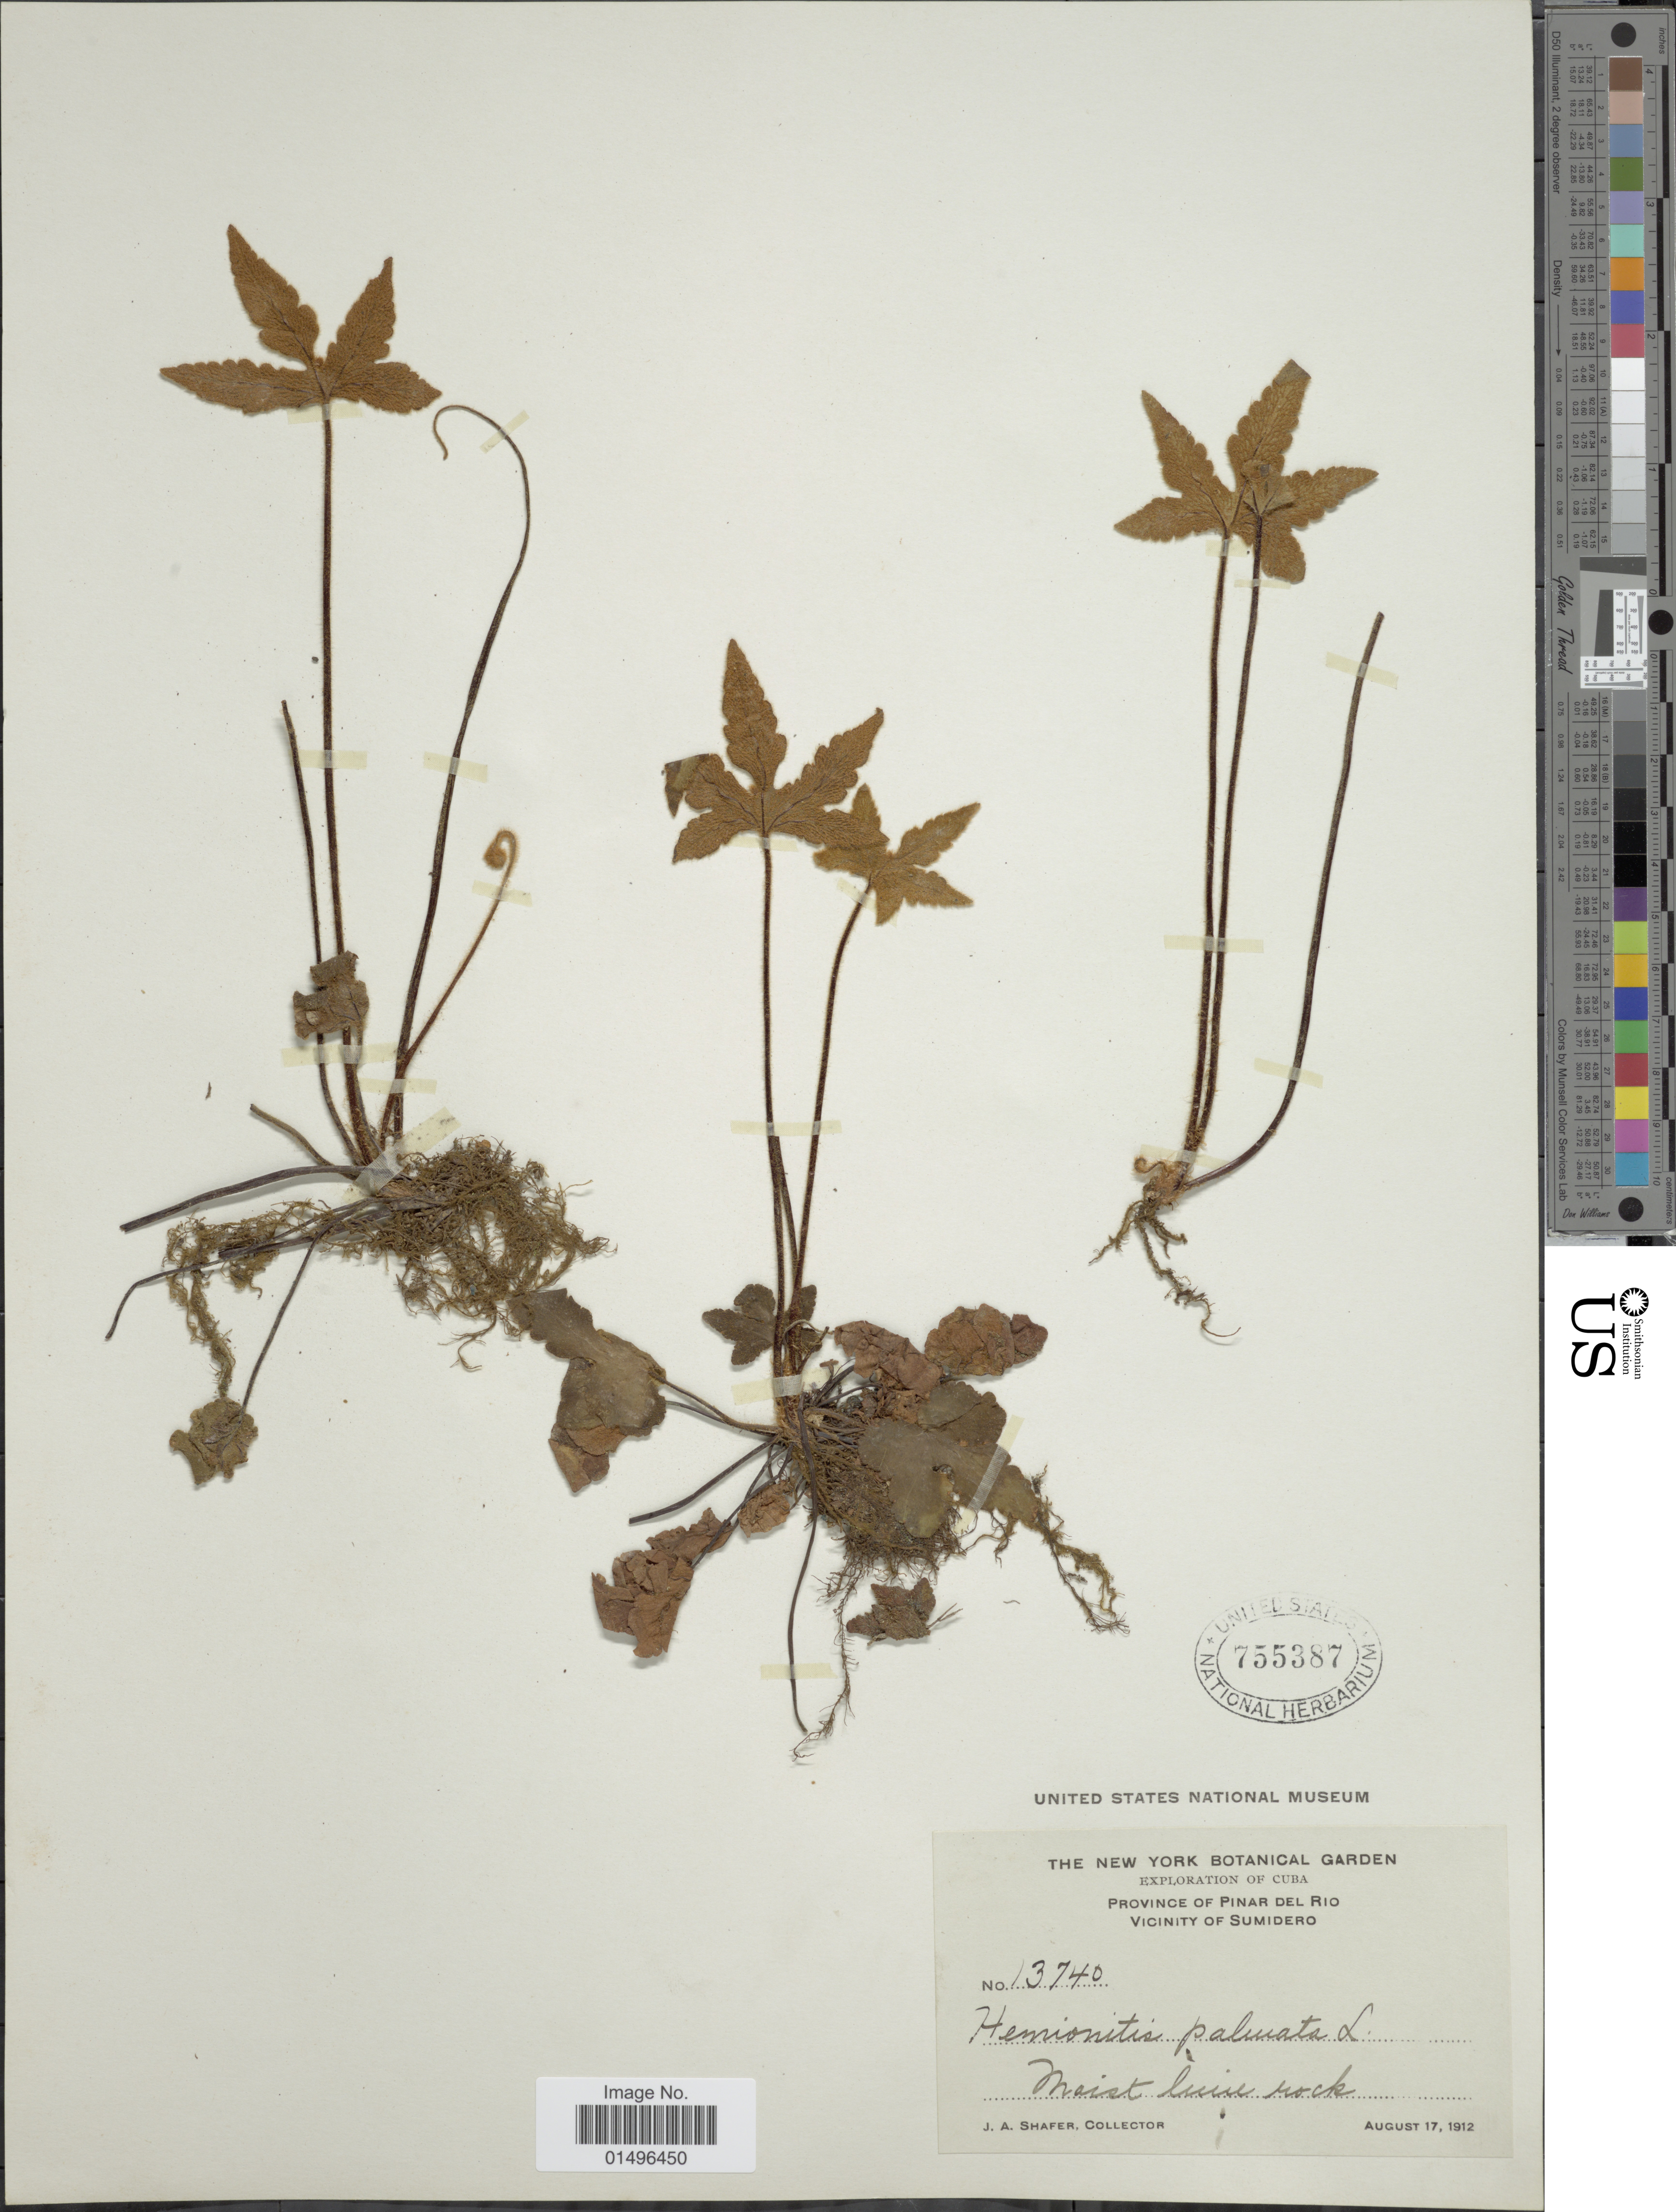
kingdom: Plantae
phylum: Tracheophyta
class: Polypodiopsida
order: Polypodiales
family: Pteridaceae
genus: Hemionitis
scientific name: Hemionitis palmata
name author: L.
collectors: J. A. Shafer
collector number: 13740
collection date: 1912-08-17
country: Cuba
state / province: Pinar del Río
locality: Cuba, Vicinity of Sumidero.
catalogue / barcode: US 755387